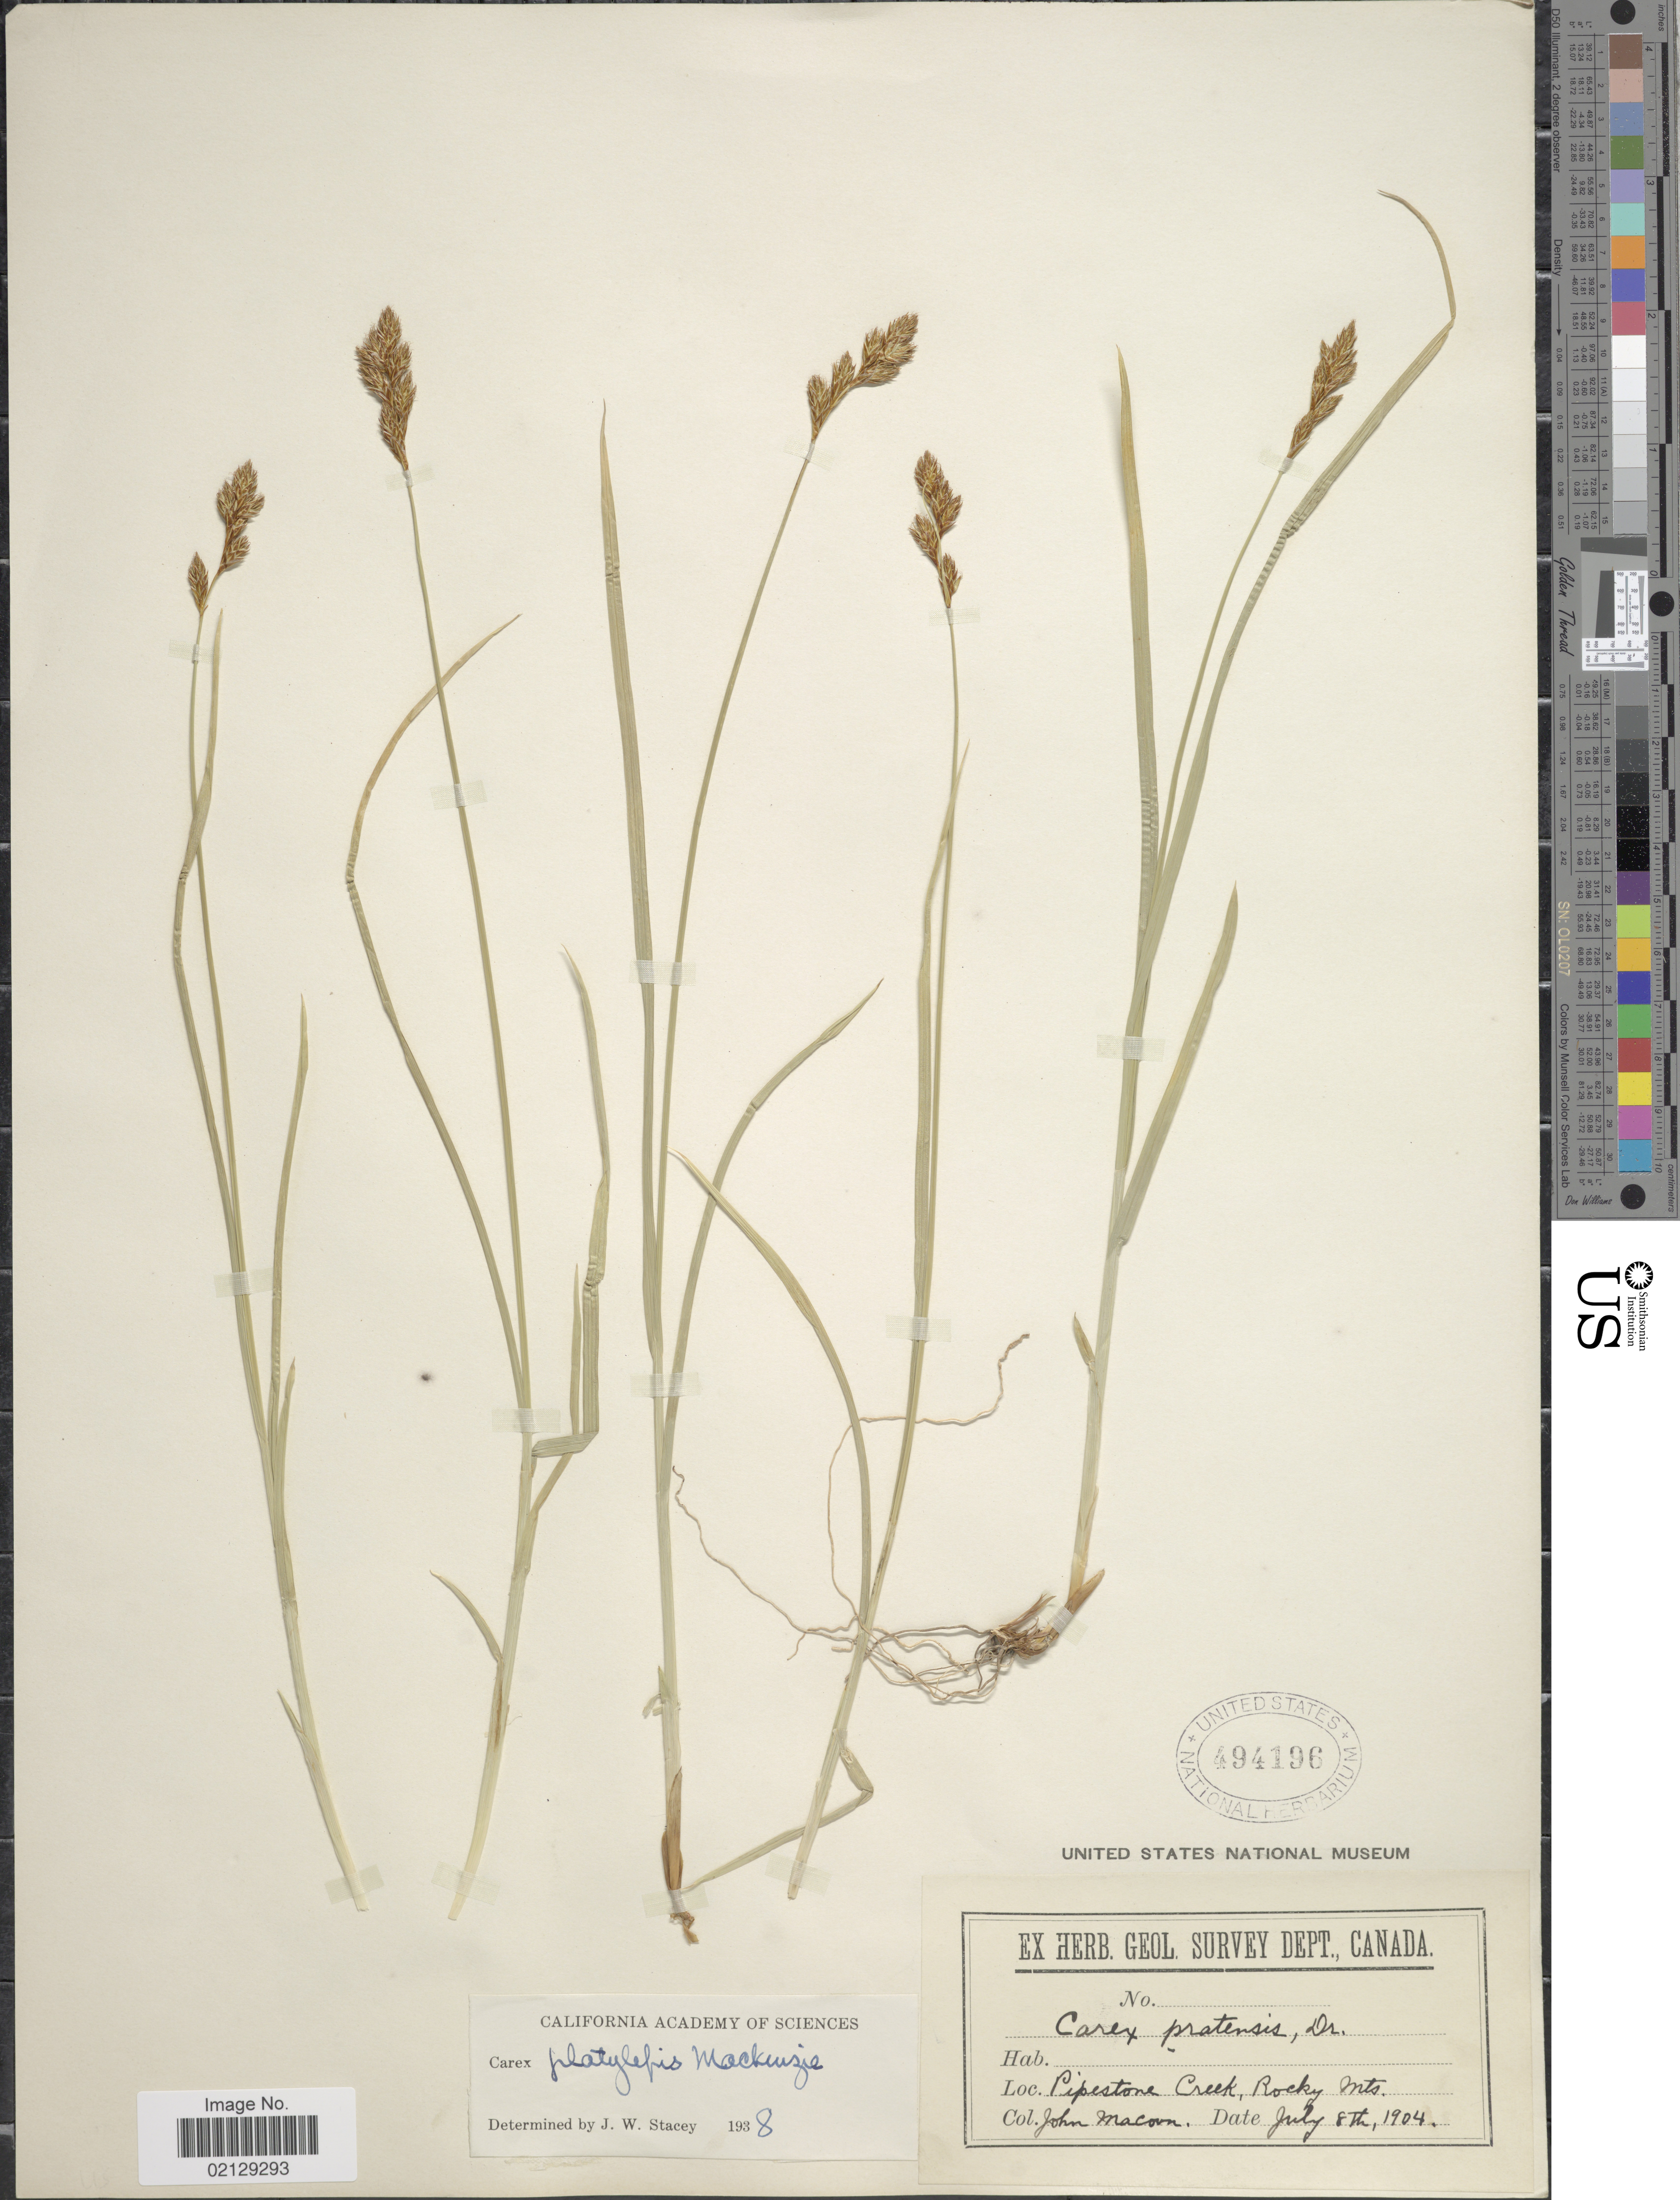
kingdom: Plantae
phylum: Tracheophyta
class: Liliopsida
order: Poales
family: Cyperaceae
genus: Carex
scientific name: Carex praticola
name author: Rydb.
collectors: J. Macoun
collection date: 1904-07-08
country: Canada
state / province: Alberta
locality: Pipestone Creek, Rocky Mts.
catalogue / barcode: US 494196